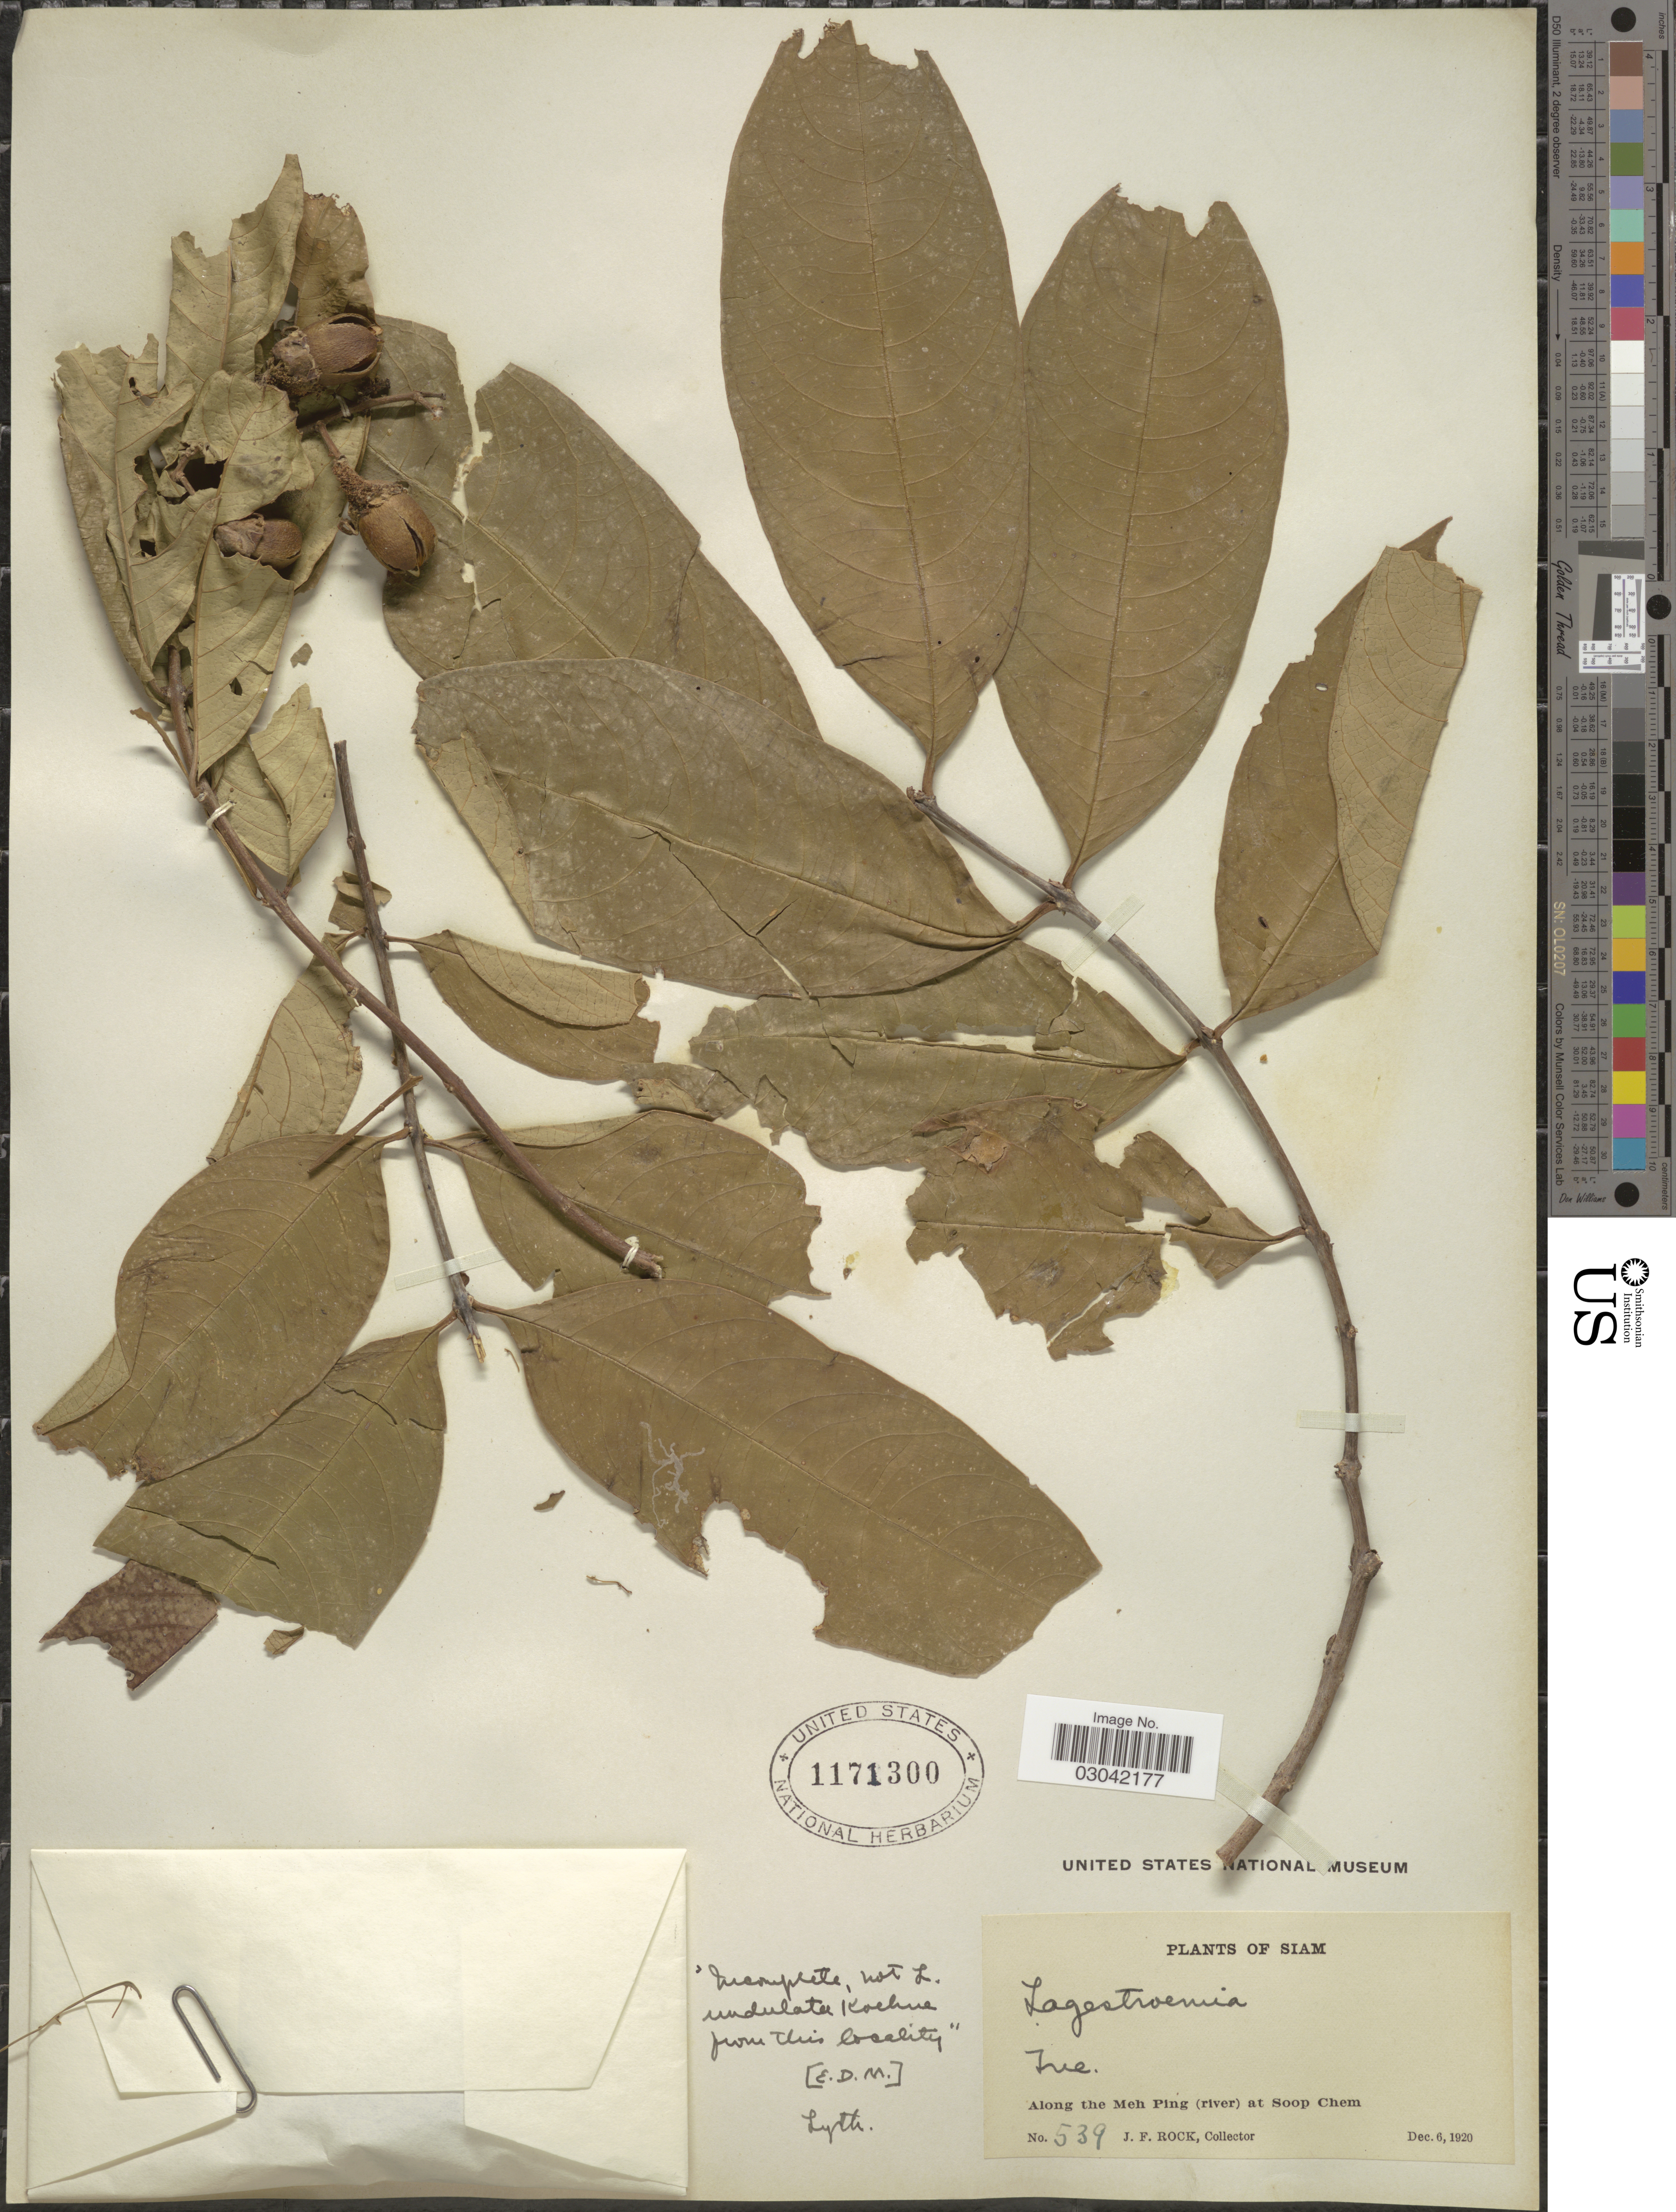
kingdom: Plantae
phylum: Tracheophyta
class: Magnoliopsida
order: Myrtales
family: Lythraceae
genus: Lagerstroemia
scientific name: Lagerstroemia sp.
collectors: J. Rock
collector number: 539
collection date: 1920-12-06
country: Thailand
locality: Siam. Along the Meh Ping (river) at Soop Chem.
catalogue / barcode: US 1171300